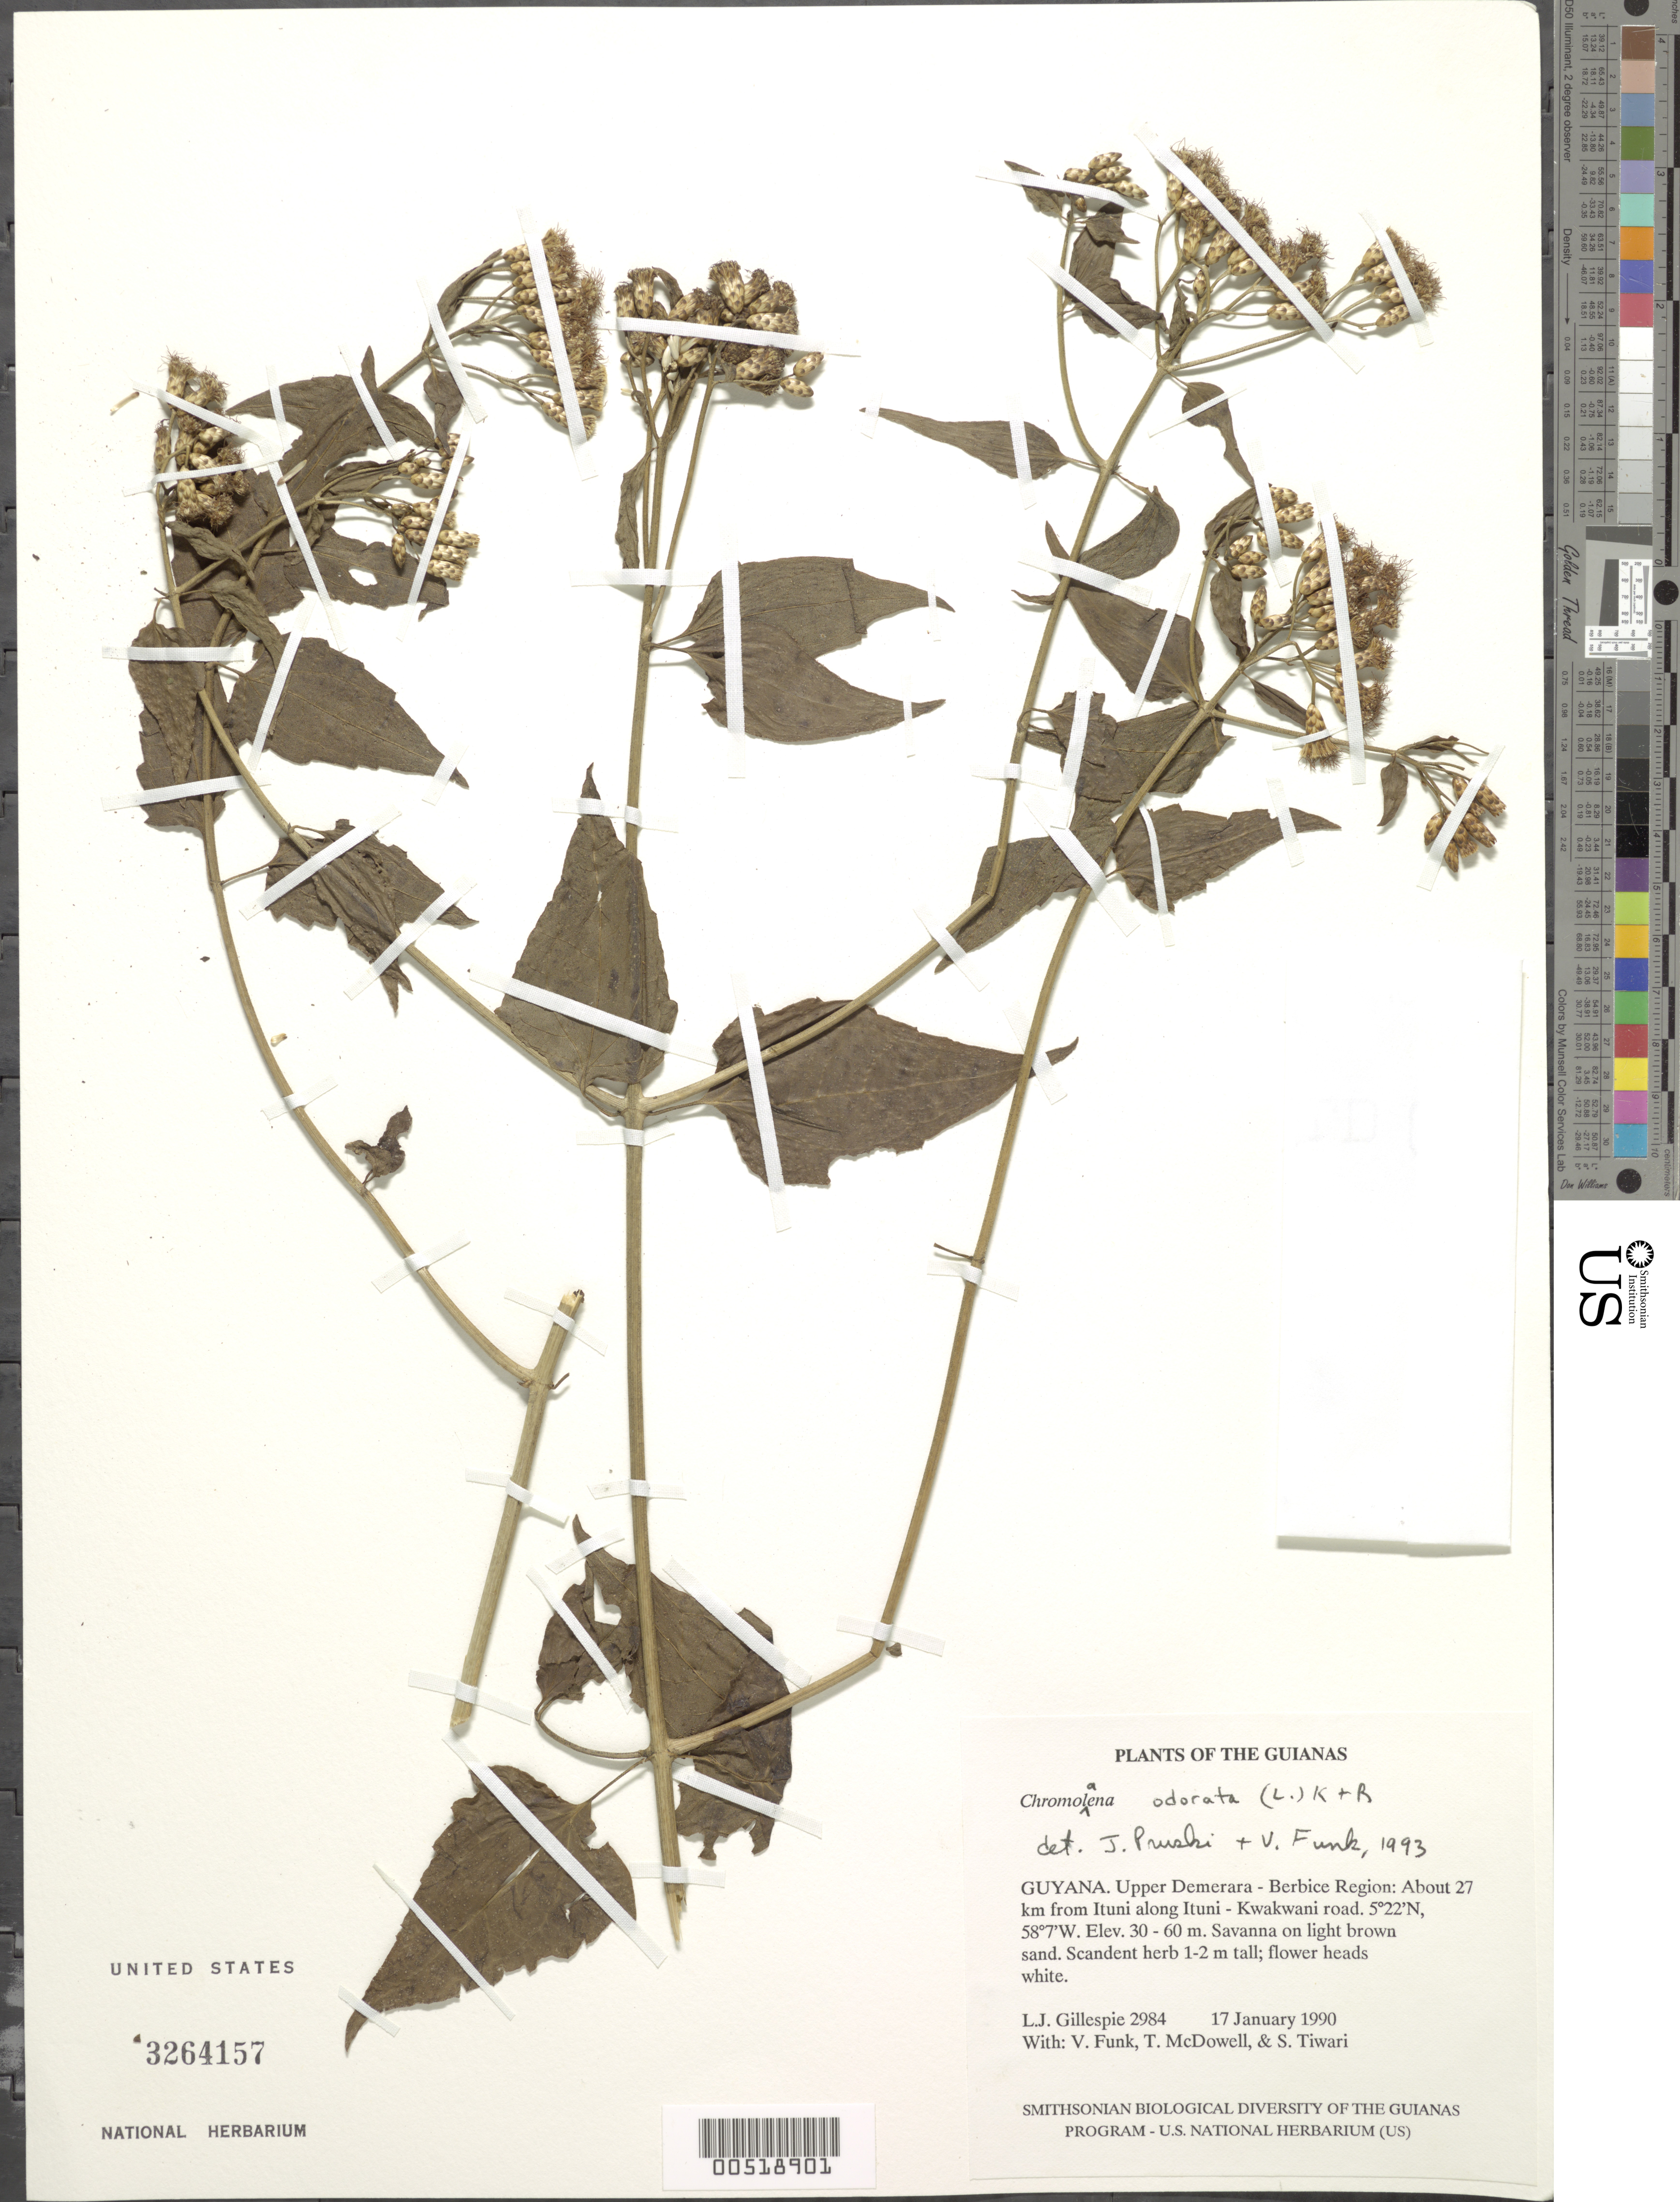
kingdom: Plantae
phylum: Tracheophyta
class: Magnoliopsida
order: Asterales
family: Asteraceae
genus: Chromolaena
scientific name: Chromolaena odorata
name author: (L.) R.M. King & H. Rob.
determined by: Pruski, J. F.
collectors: L. J. Gillespie, V. Funk, T. McDowell & S. Tiwari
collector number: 2984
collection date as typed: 17 January 1990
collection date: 1990-01-17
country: Guyana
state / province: U. Demerara-Berbice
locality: About 27 km from Ituni along Ituni - Kwakwani road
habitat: Savanna on light brown sand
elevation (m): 30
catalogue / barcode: US 3264157